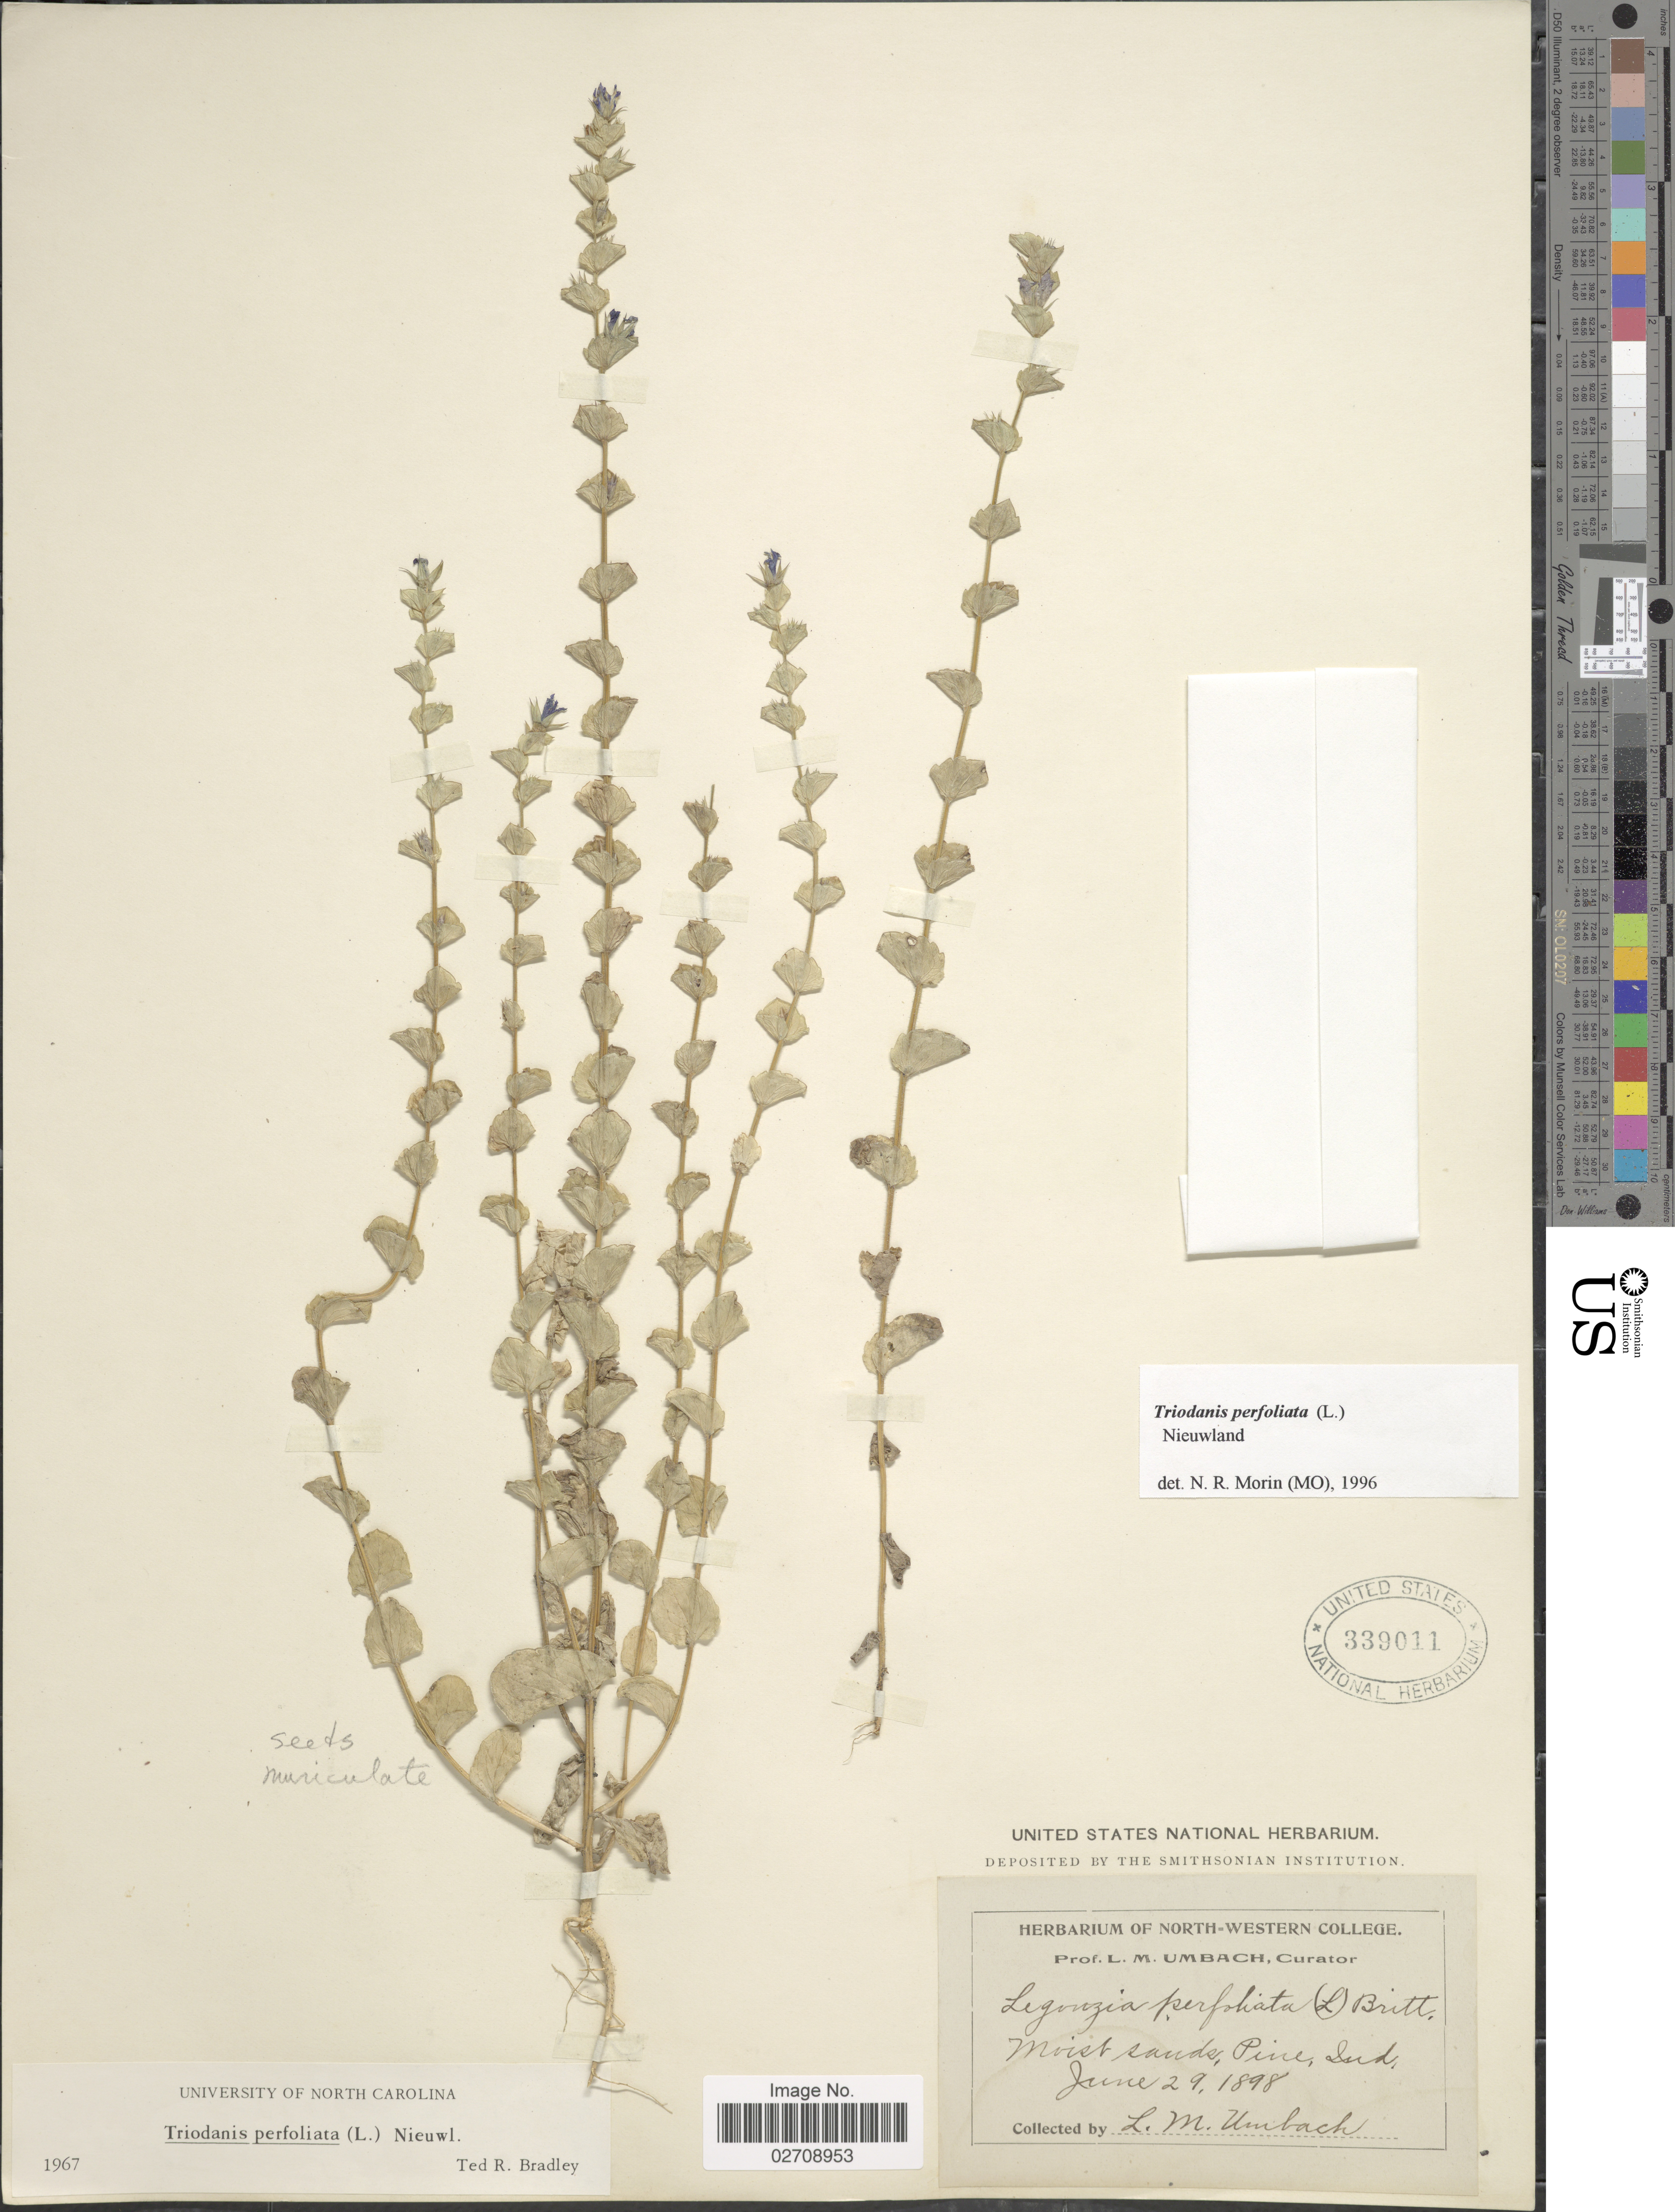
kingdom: Plantae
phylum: Tracheophyta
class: Magnoliopsida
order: Asterales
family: Campanulaceae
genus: Triodanis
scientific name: Triodanis perfoliata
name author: (L.) Nieuwl.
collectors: L. M. Umbach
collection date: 1898-06-29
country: United States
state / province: Indiana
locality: Moist sands, Pine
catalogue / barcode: US 339011